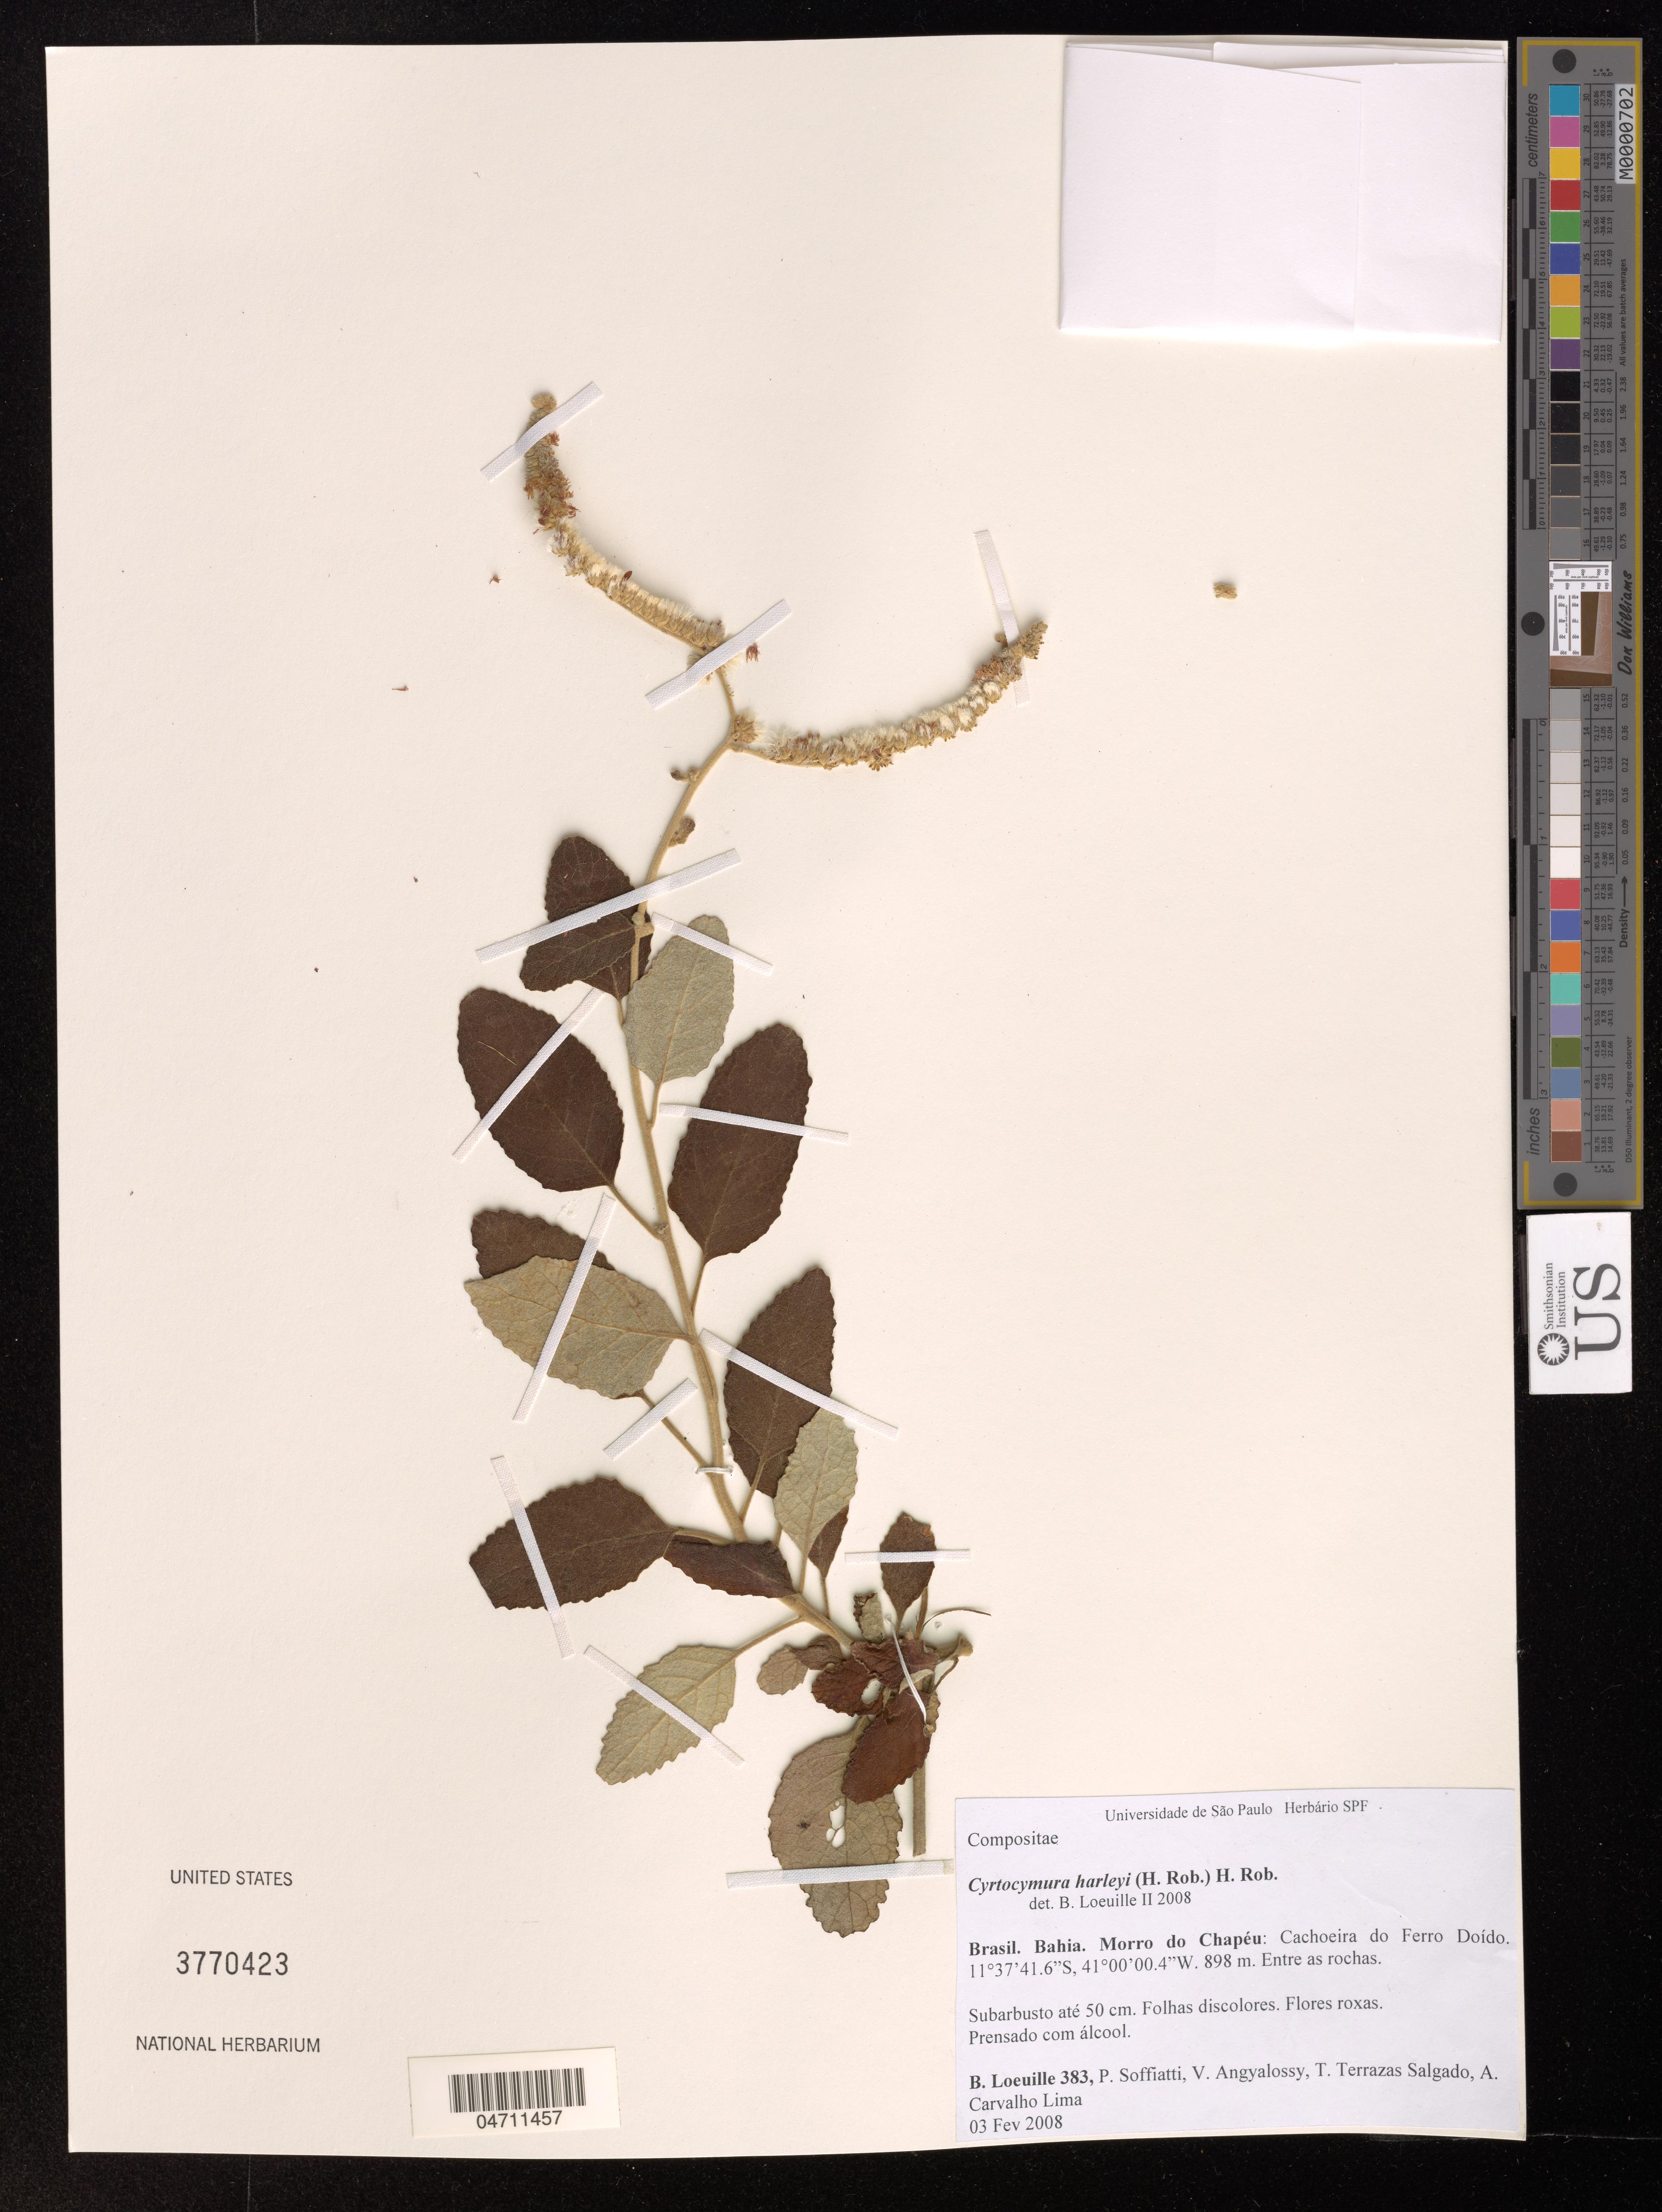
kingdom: Plantae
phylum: Tracheophyta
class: Magnoliopsida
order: Asterales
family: Asteraceae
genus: Cyrtocymura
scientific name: Cyrtocymura harleyi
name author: (H. Rob.) H. Rob.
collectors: B. Loeuille, P. Soffiatti, V. Angyalossy & T. Terrazas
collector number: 383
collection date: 2008-02-03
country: Brazil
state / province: Bahia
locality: Morro do Chapéu: Cachoeira do Ferro Doído.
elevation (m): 898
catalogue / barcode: US 3770423